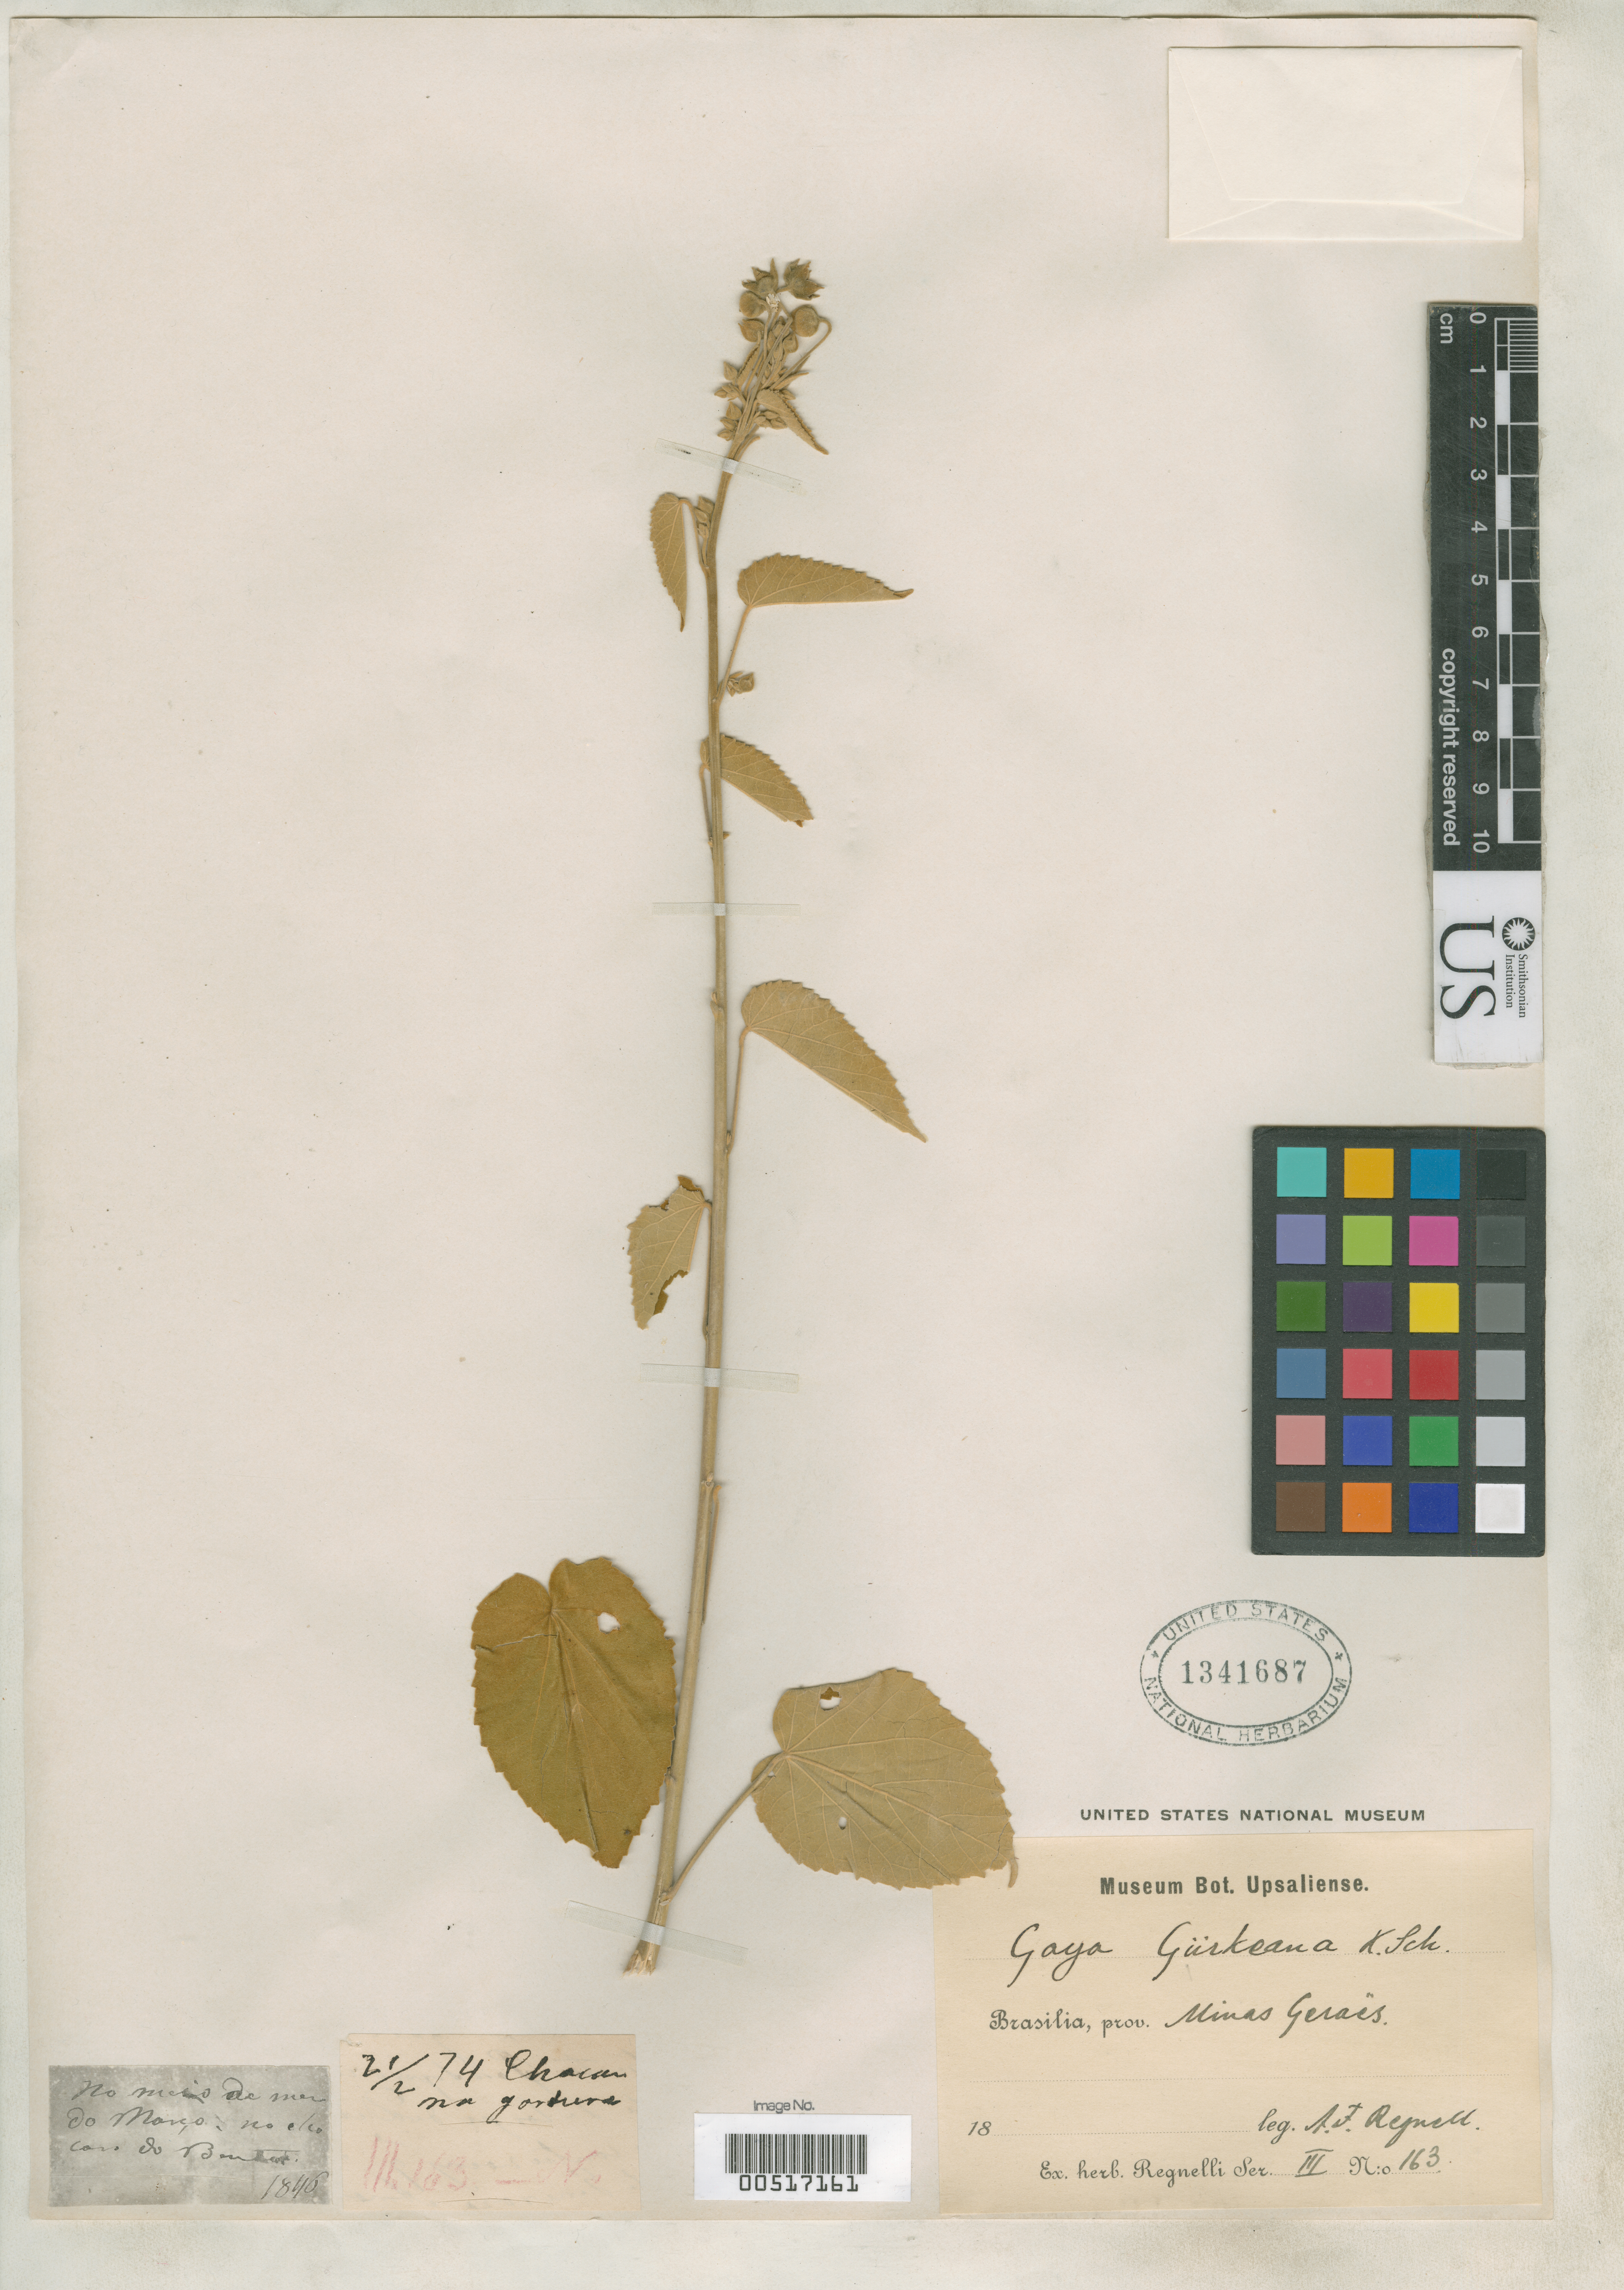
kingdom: Plantae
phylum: Tracheophyta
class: Magnoliopsida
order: Malvales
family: Malvaceae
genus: Gaya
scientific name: Gaya guerkeana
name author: K. Schum. in Mart.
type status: Syntype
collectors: A. F. Regnell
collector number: III 163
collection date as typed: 21 Feb 1874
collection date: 1874-02-21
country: Brazil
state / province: Minas Gerais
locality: Caldas.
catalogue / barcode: US 1341687